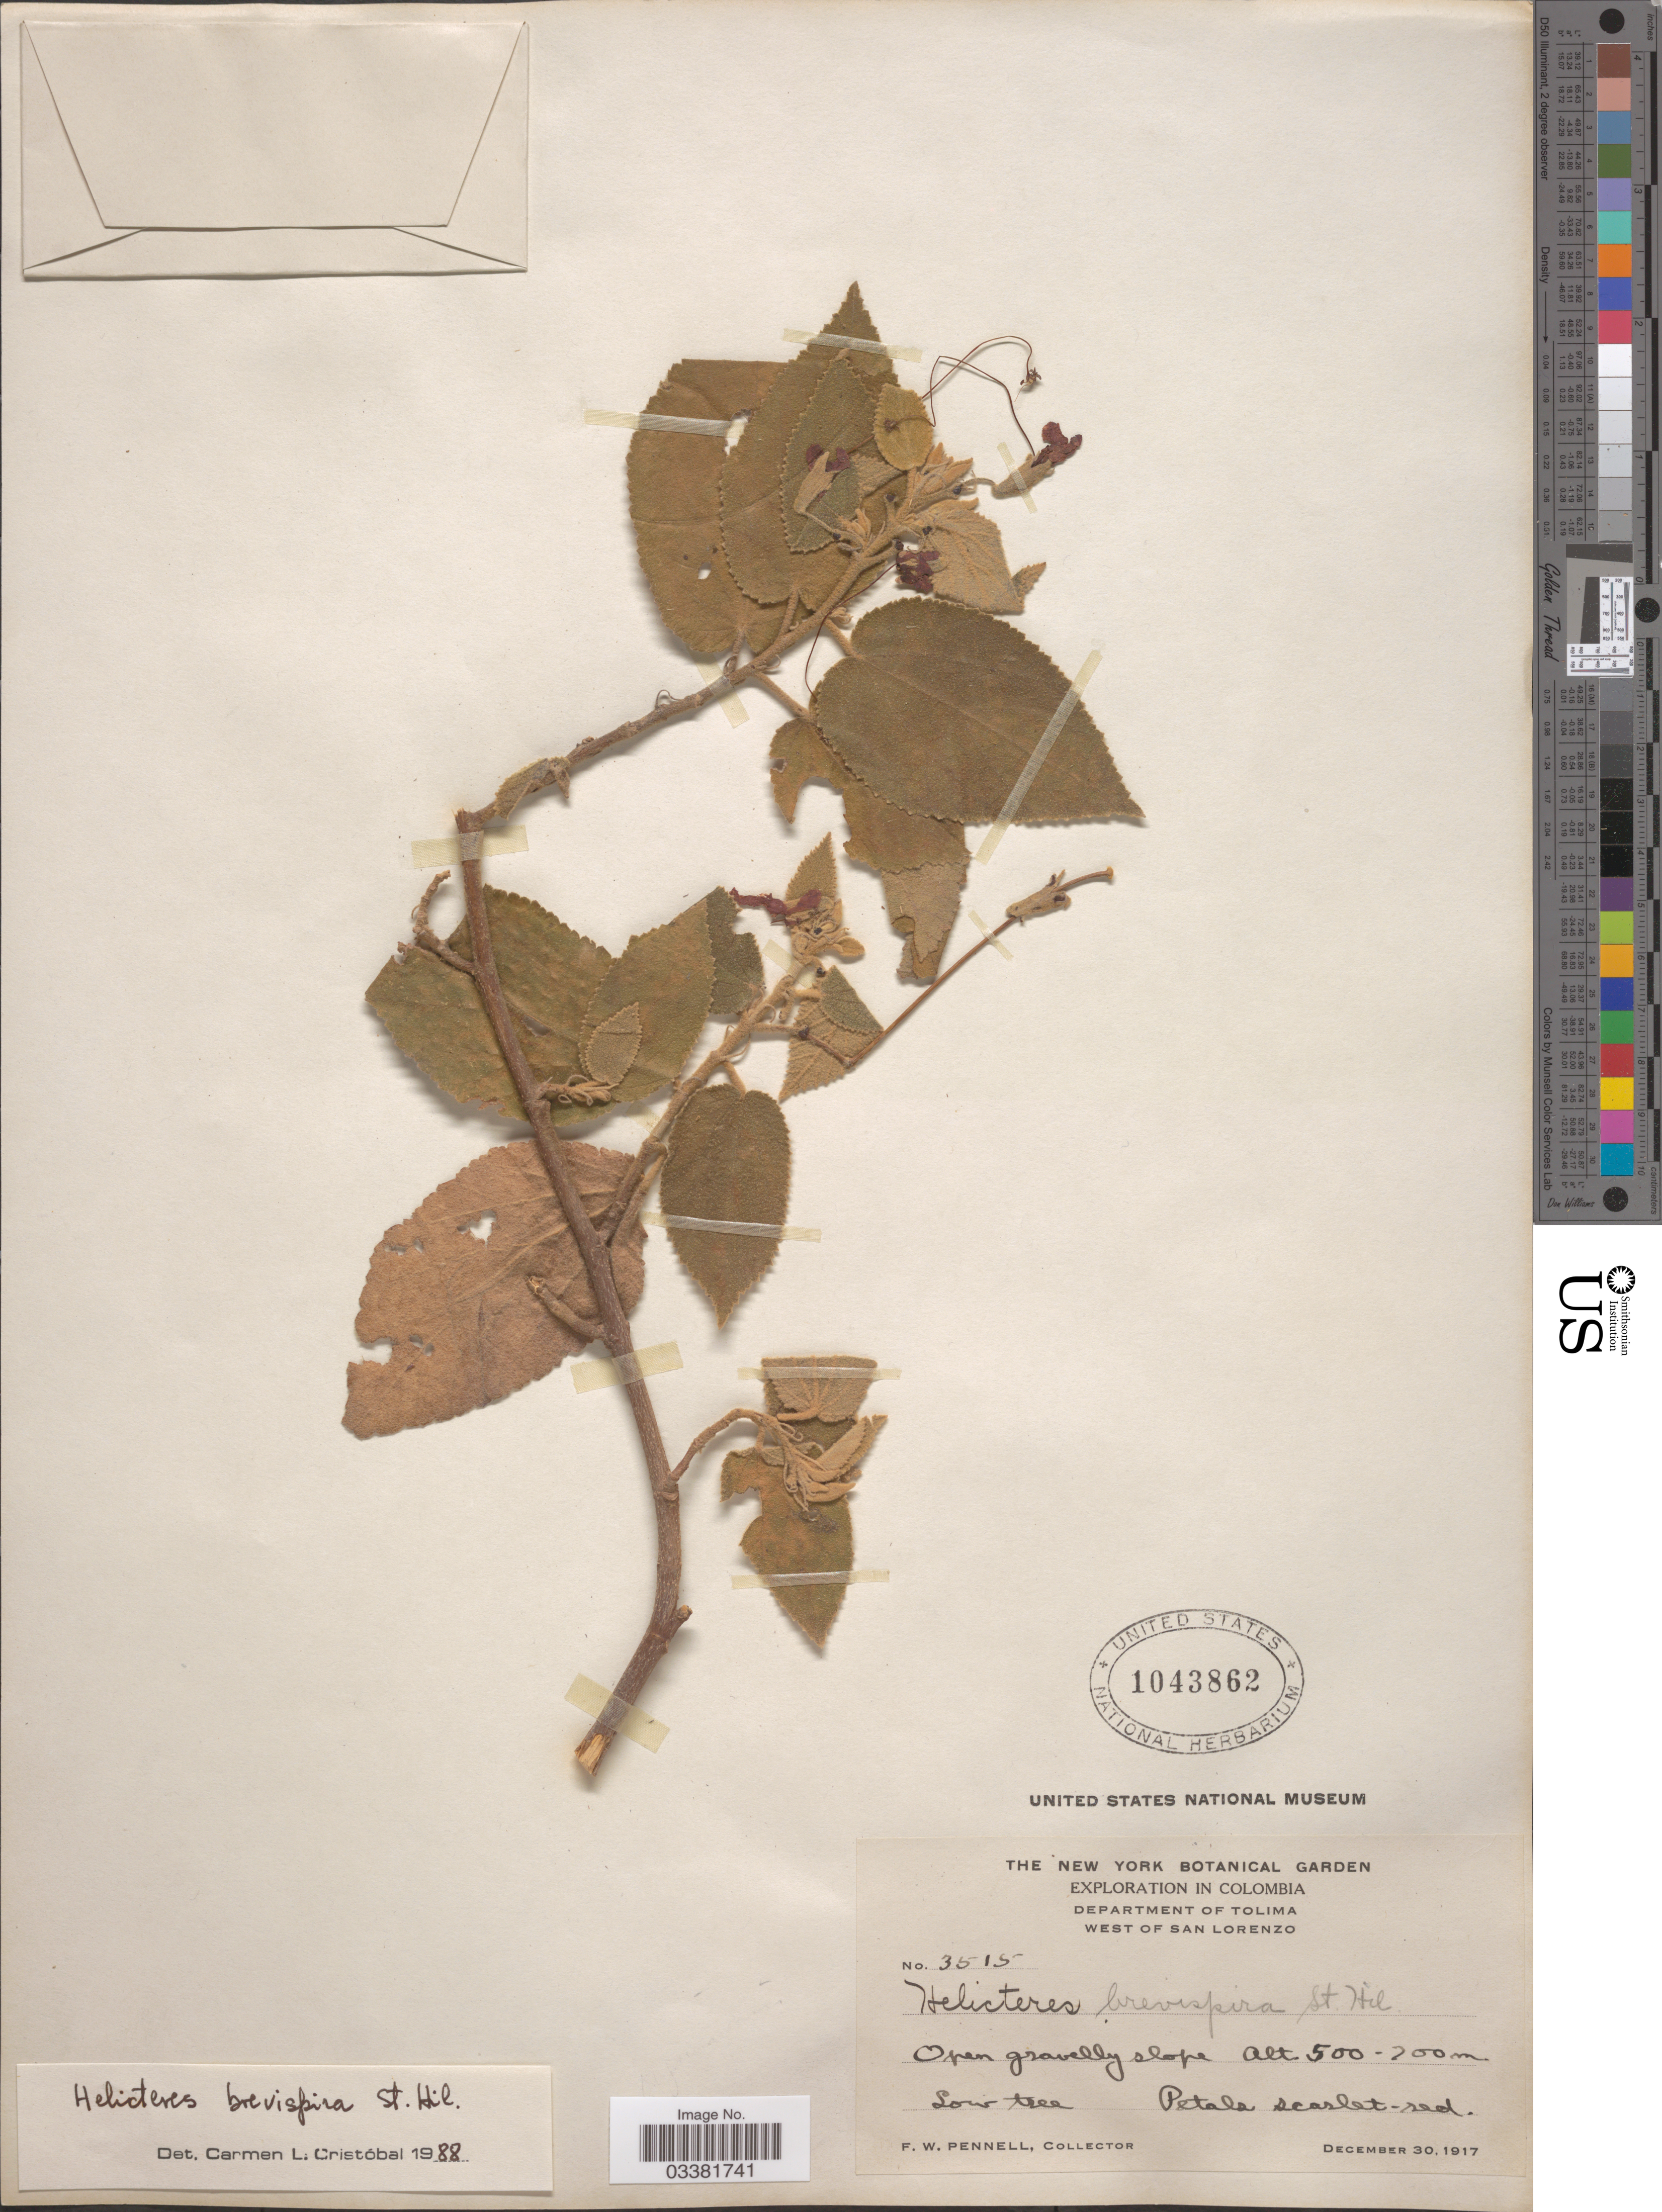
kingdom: Plantae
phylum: Tracheophyta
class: Magnoliopsida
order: Malvales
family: Malvaceae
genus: Helicteres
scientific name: Helicteres brevispira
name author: A. St.-Hil.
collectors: F. W. Pennell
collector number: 3515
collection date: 1917-12-30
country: Colombia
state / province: Tolima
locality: Department of Tolima. West of San Lorenzo.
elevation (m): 500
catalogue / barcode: US 1043862